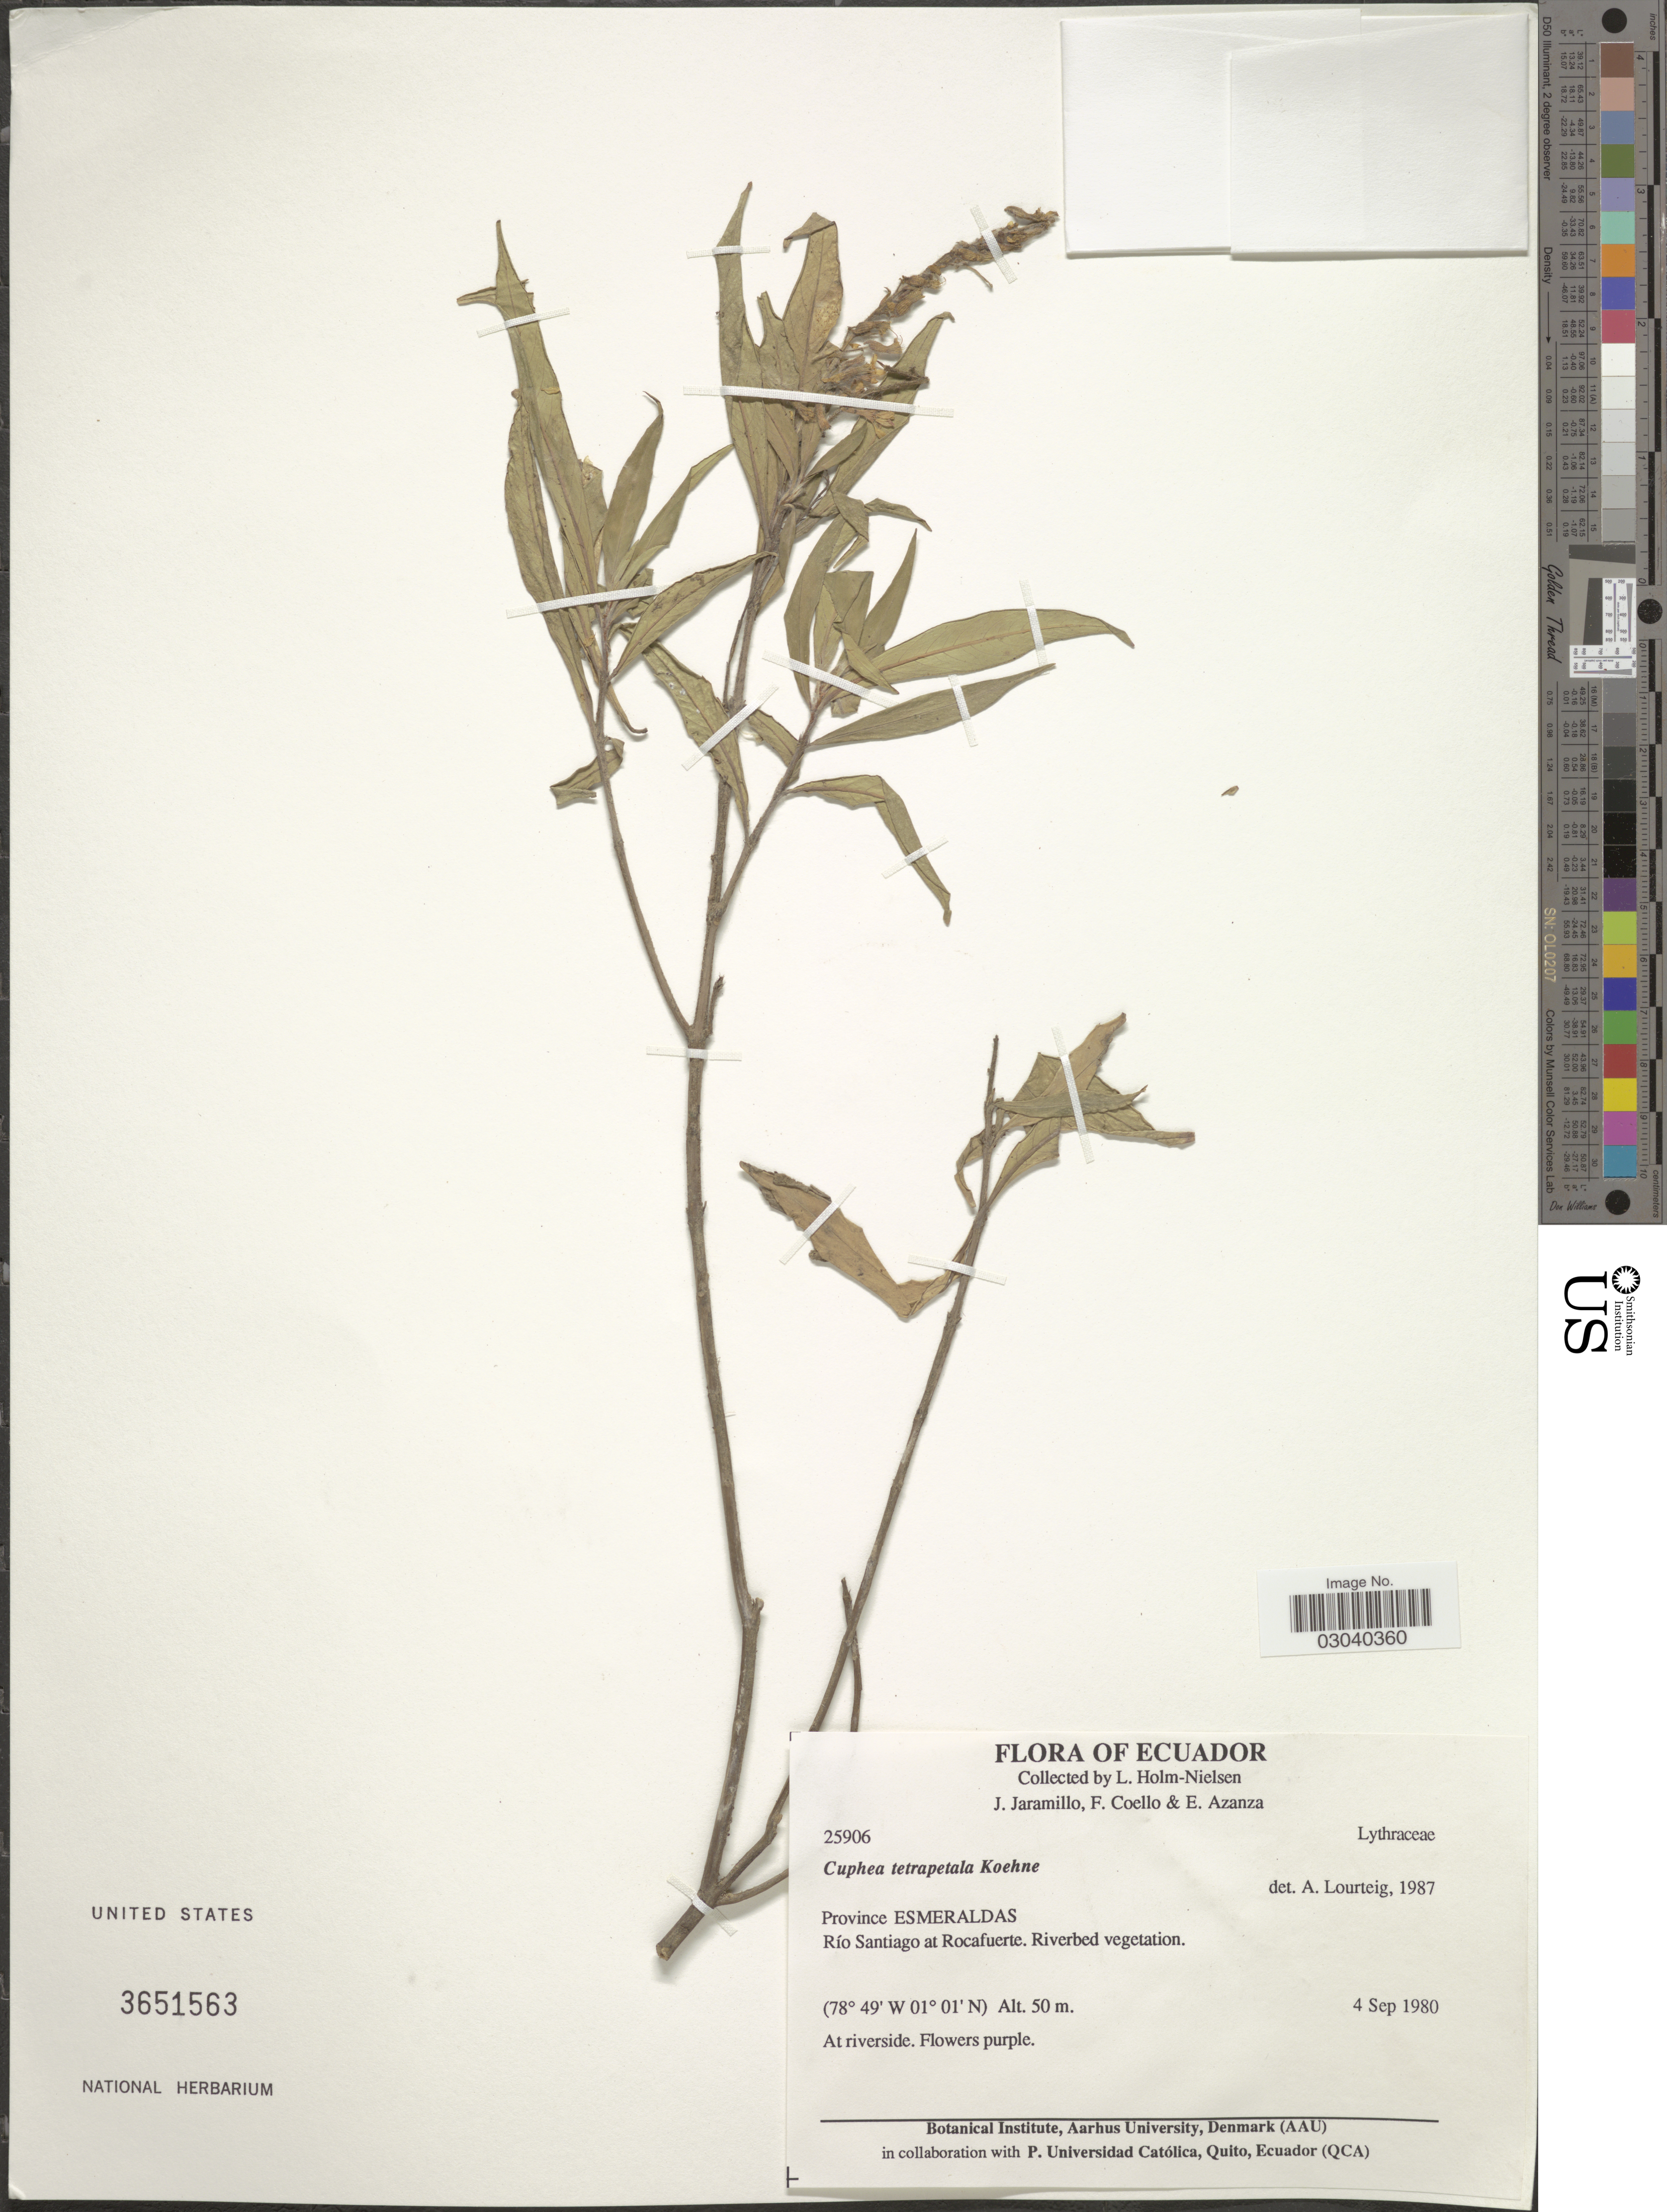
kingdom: Plantae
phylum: Tracheophyta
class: Magnoliopsida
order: Myrtales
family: Lythraceae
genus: Cuphea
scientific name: Cuphea tetrapetala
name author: Koehne in Mart.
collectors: L. Holm-Nielsen, J. Jaramillo, F. Coello & E. Azanza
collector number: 25906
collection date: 1980-09-04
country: Ecuador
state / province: Esmeraldas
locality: Río Santiago at Rocafuerte.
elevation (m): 50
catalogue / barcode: US 3651563